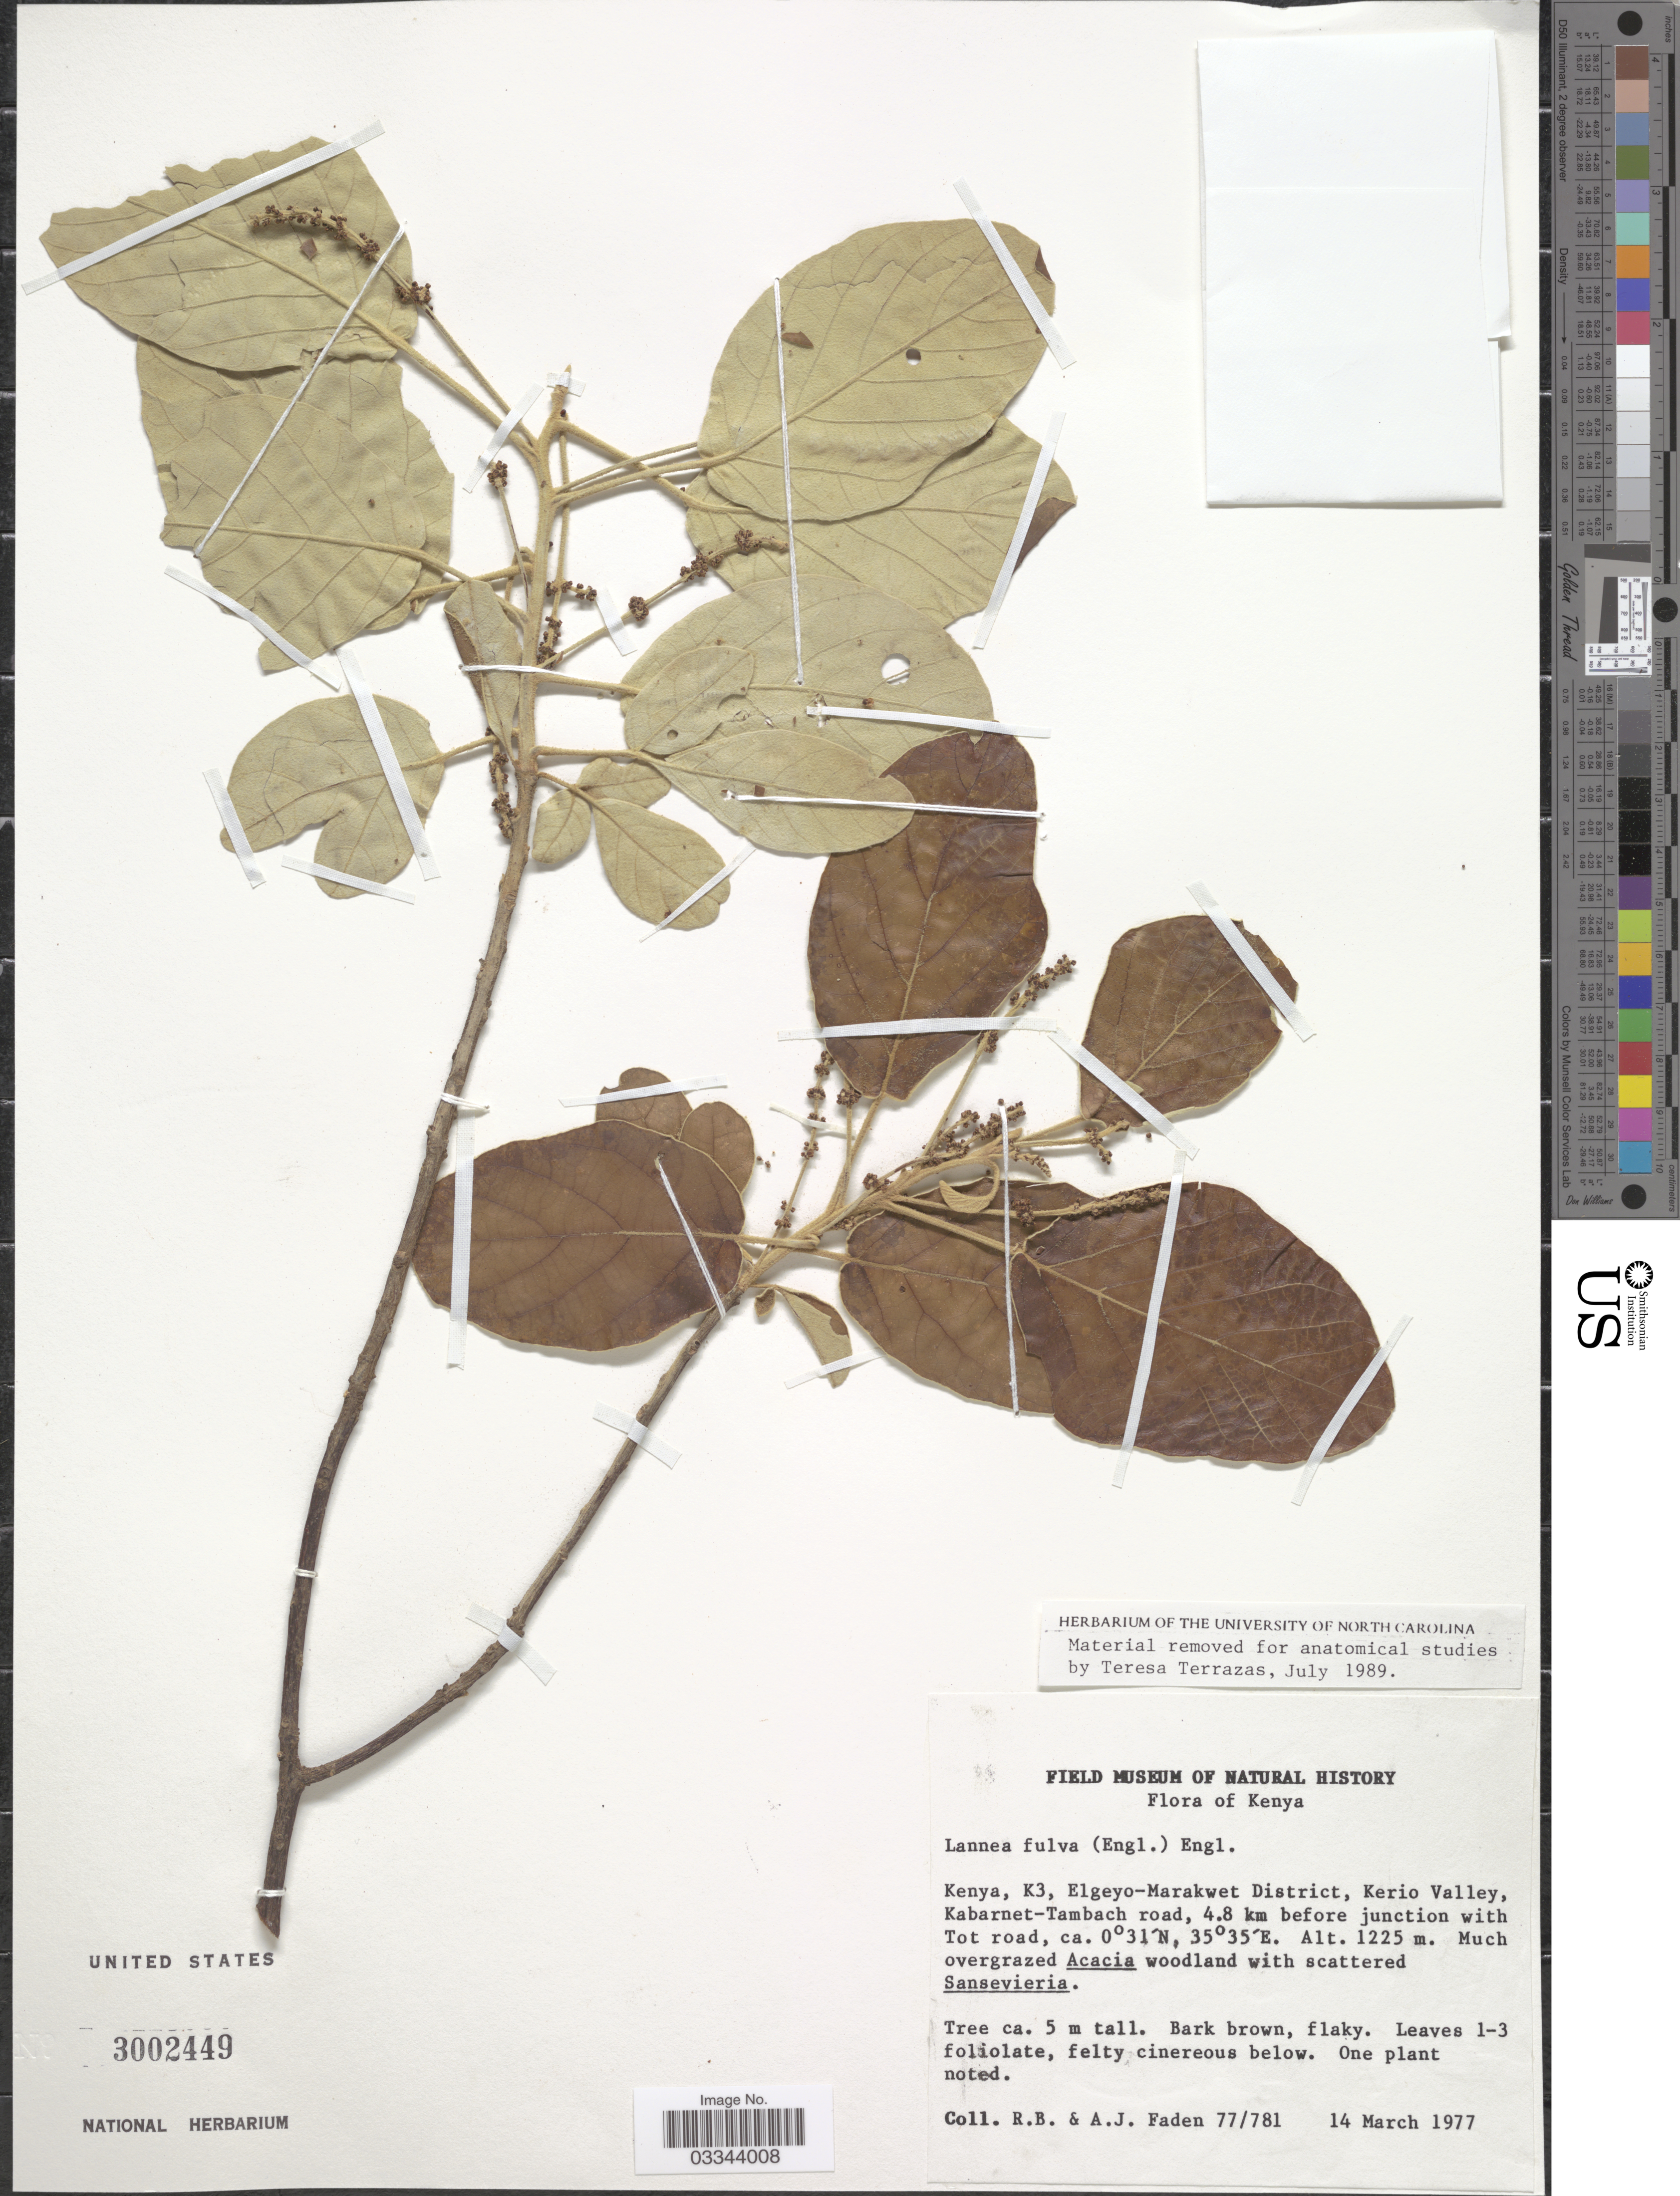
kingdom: Plantae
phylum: Tracheophyta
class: Magnoliopsida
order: Sapindales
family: Anacardiaceae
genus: Lannea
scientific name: Lannea fulva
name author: (Engl.) Engl.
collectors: R. B. Faden & A. J. Faden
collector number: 77/781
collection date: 1977-03-14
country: Kenya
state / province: Elgeyo-Marakwet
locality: K3, Elgeyo-Marakwet District, Kerio Valley, Kabarnet-Tambach road, 4.8 km before junction with Tot road.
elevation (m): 1225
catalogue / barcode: US 3002449